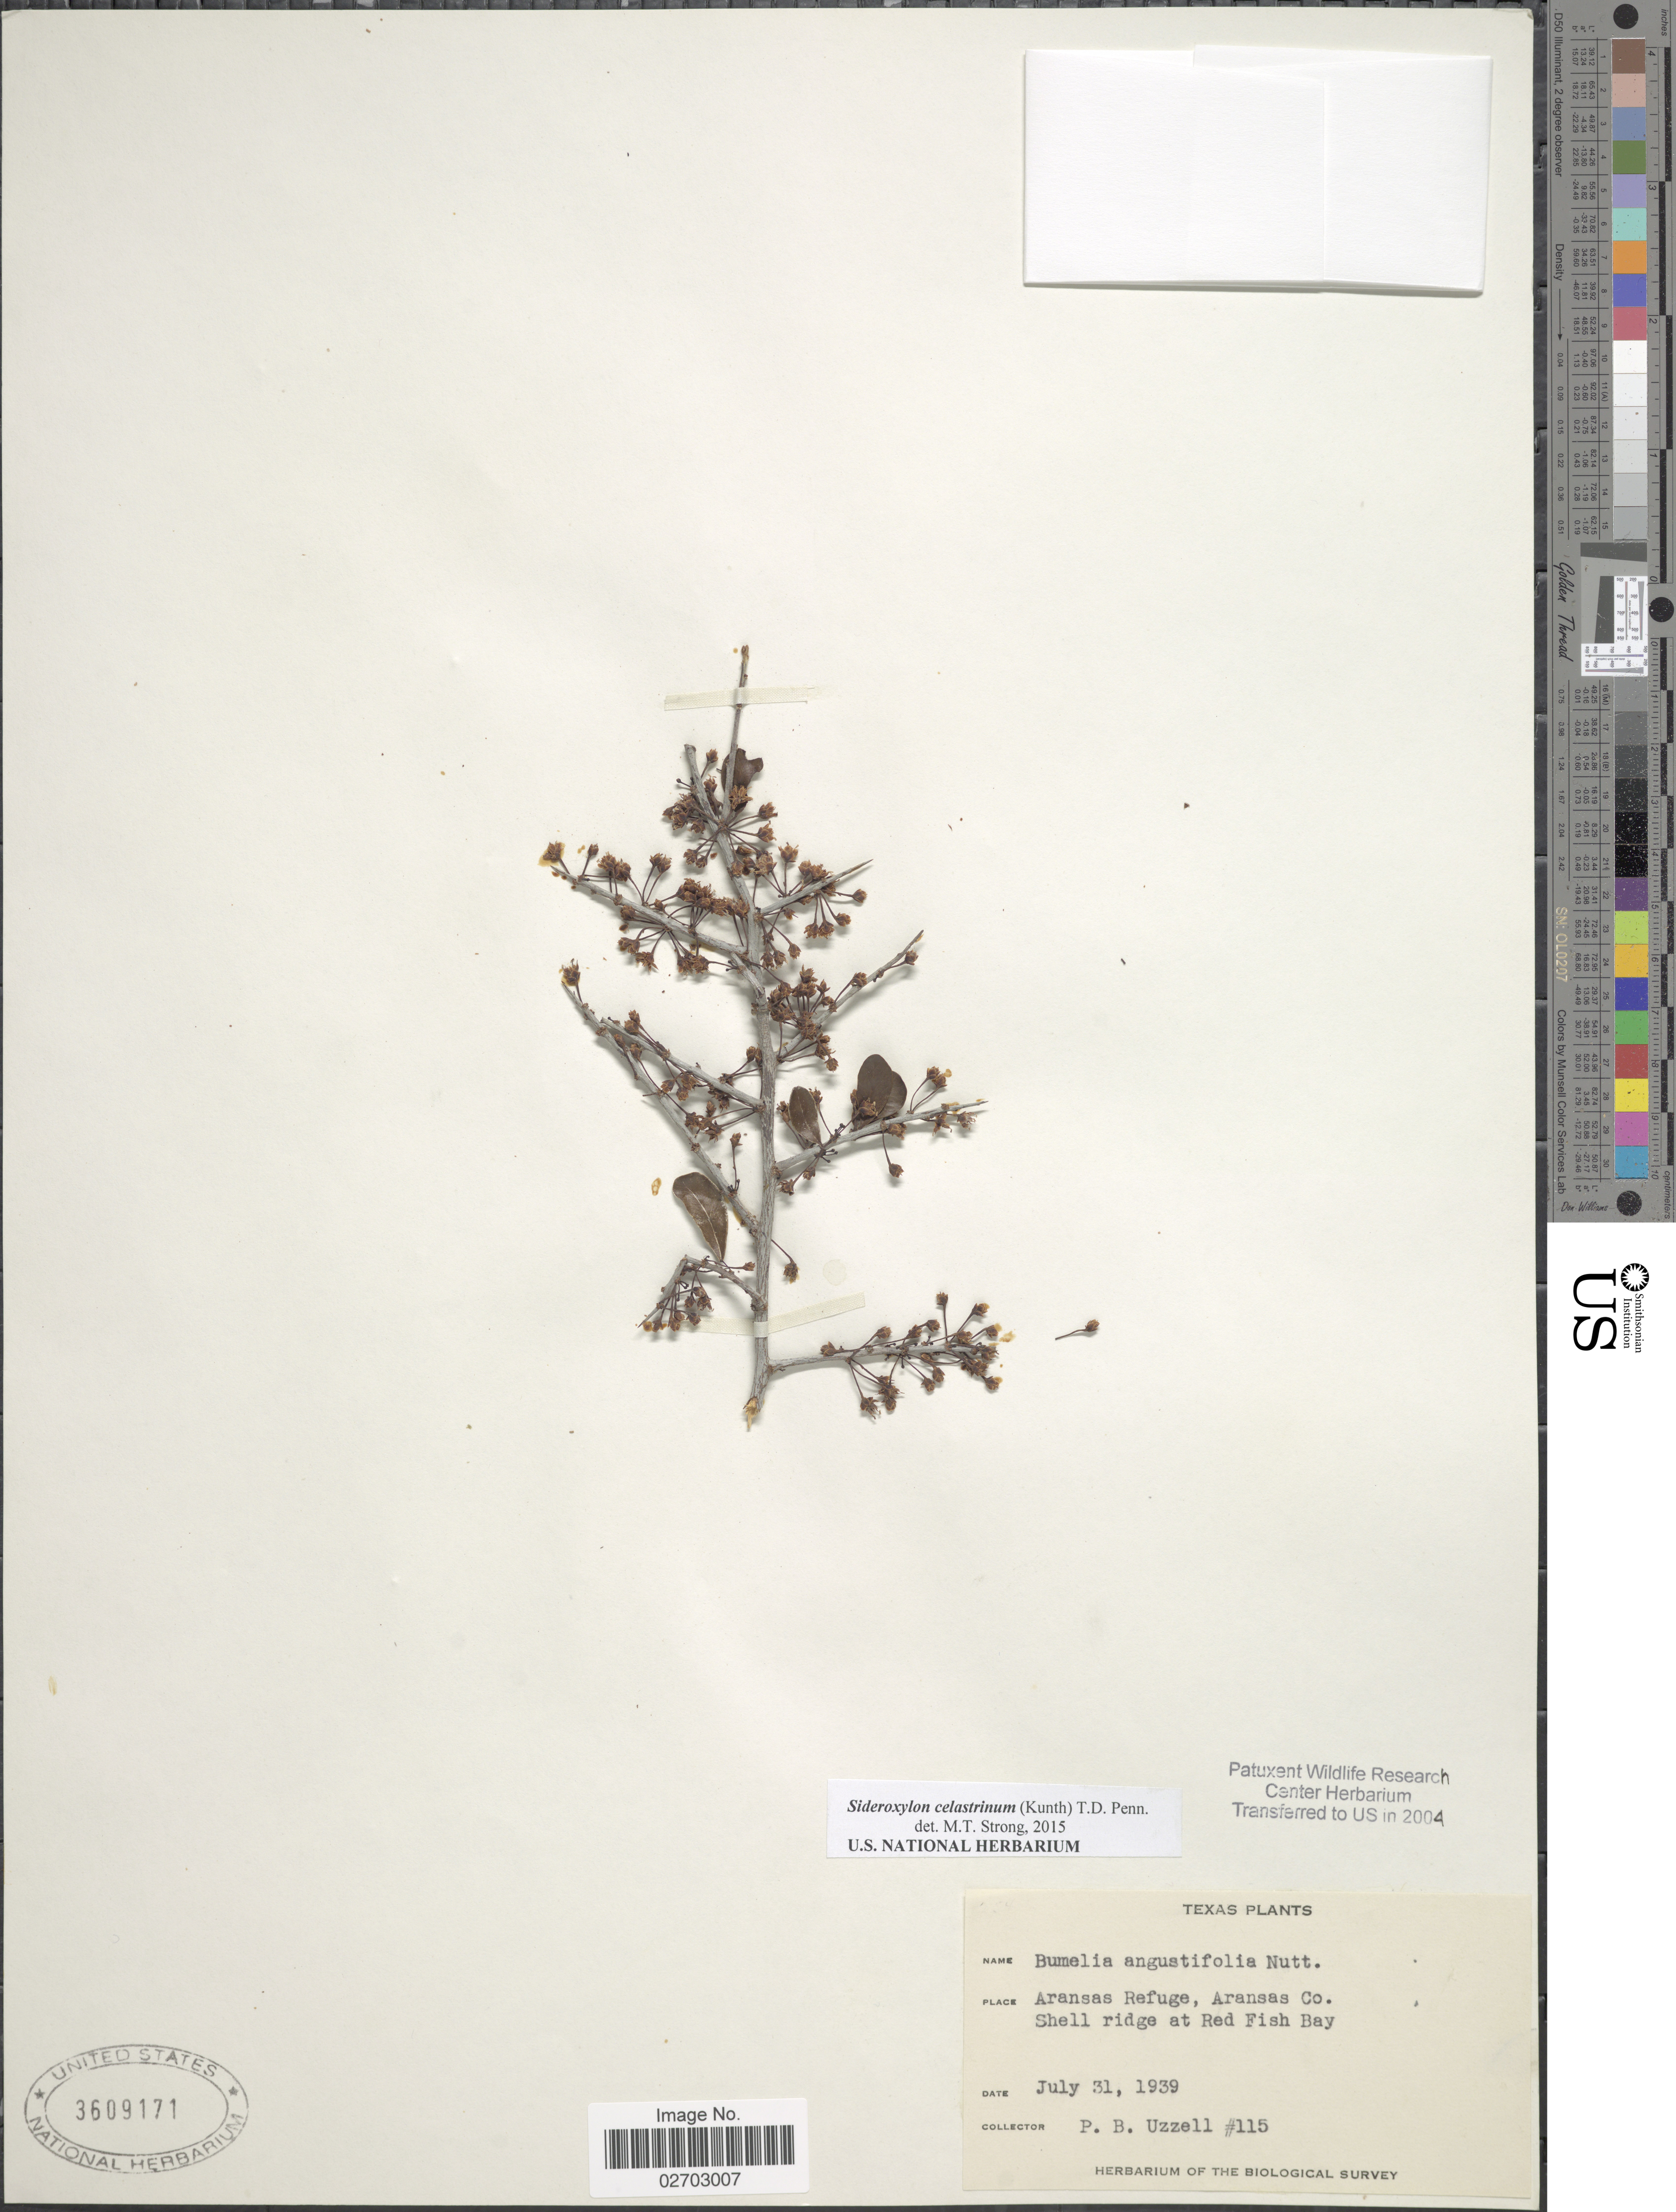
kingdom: Plantae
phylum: Tracheophyta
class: Magnoliopsida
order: Ericales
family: Sapotaceae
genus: Sideroxylon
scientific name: Sideroxylon celastrinum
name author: (Kunth) T.D. Penn.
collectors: P. Uzzell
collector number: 115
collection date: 1939-07-31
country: United States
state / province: Texas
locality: Aransas Refuge, Aransas Co., Shell ridge at Red Fish Bay.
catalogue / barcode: US 3609171